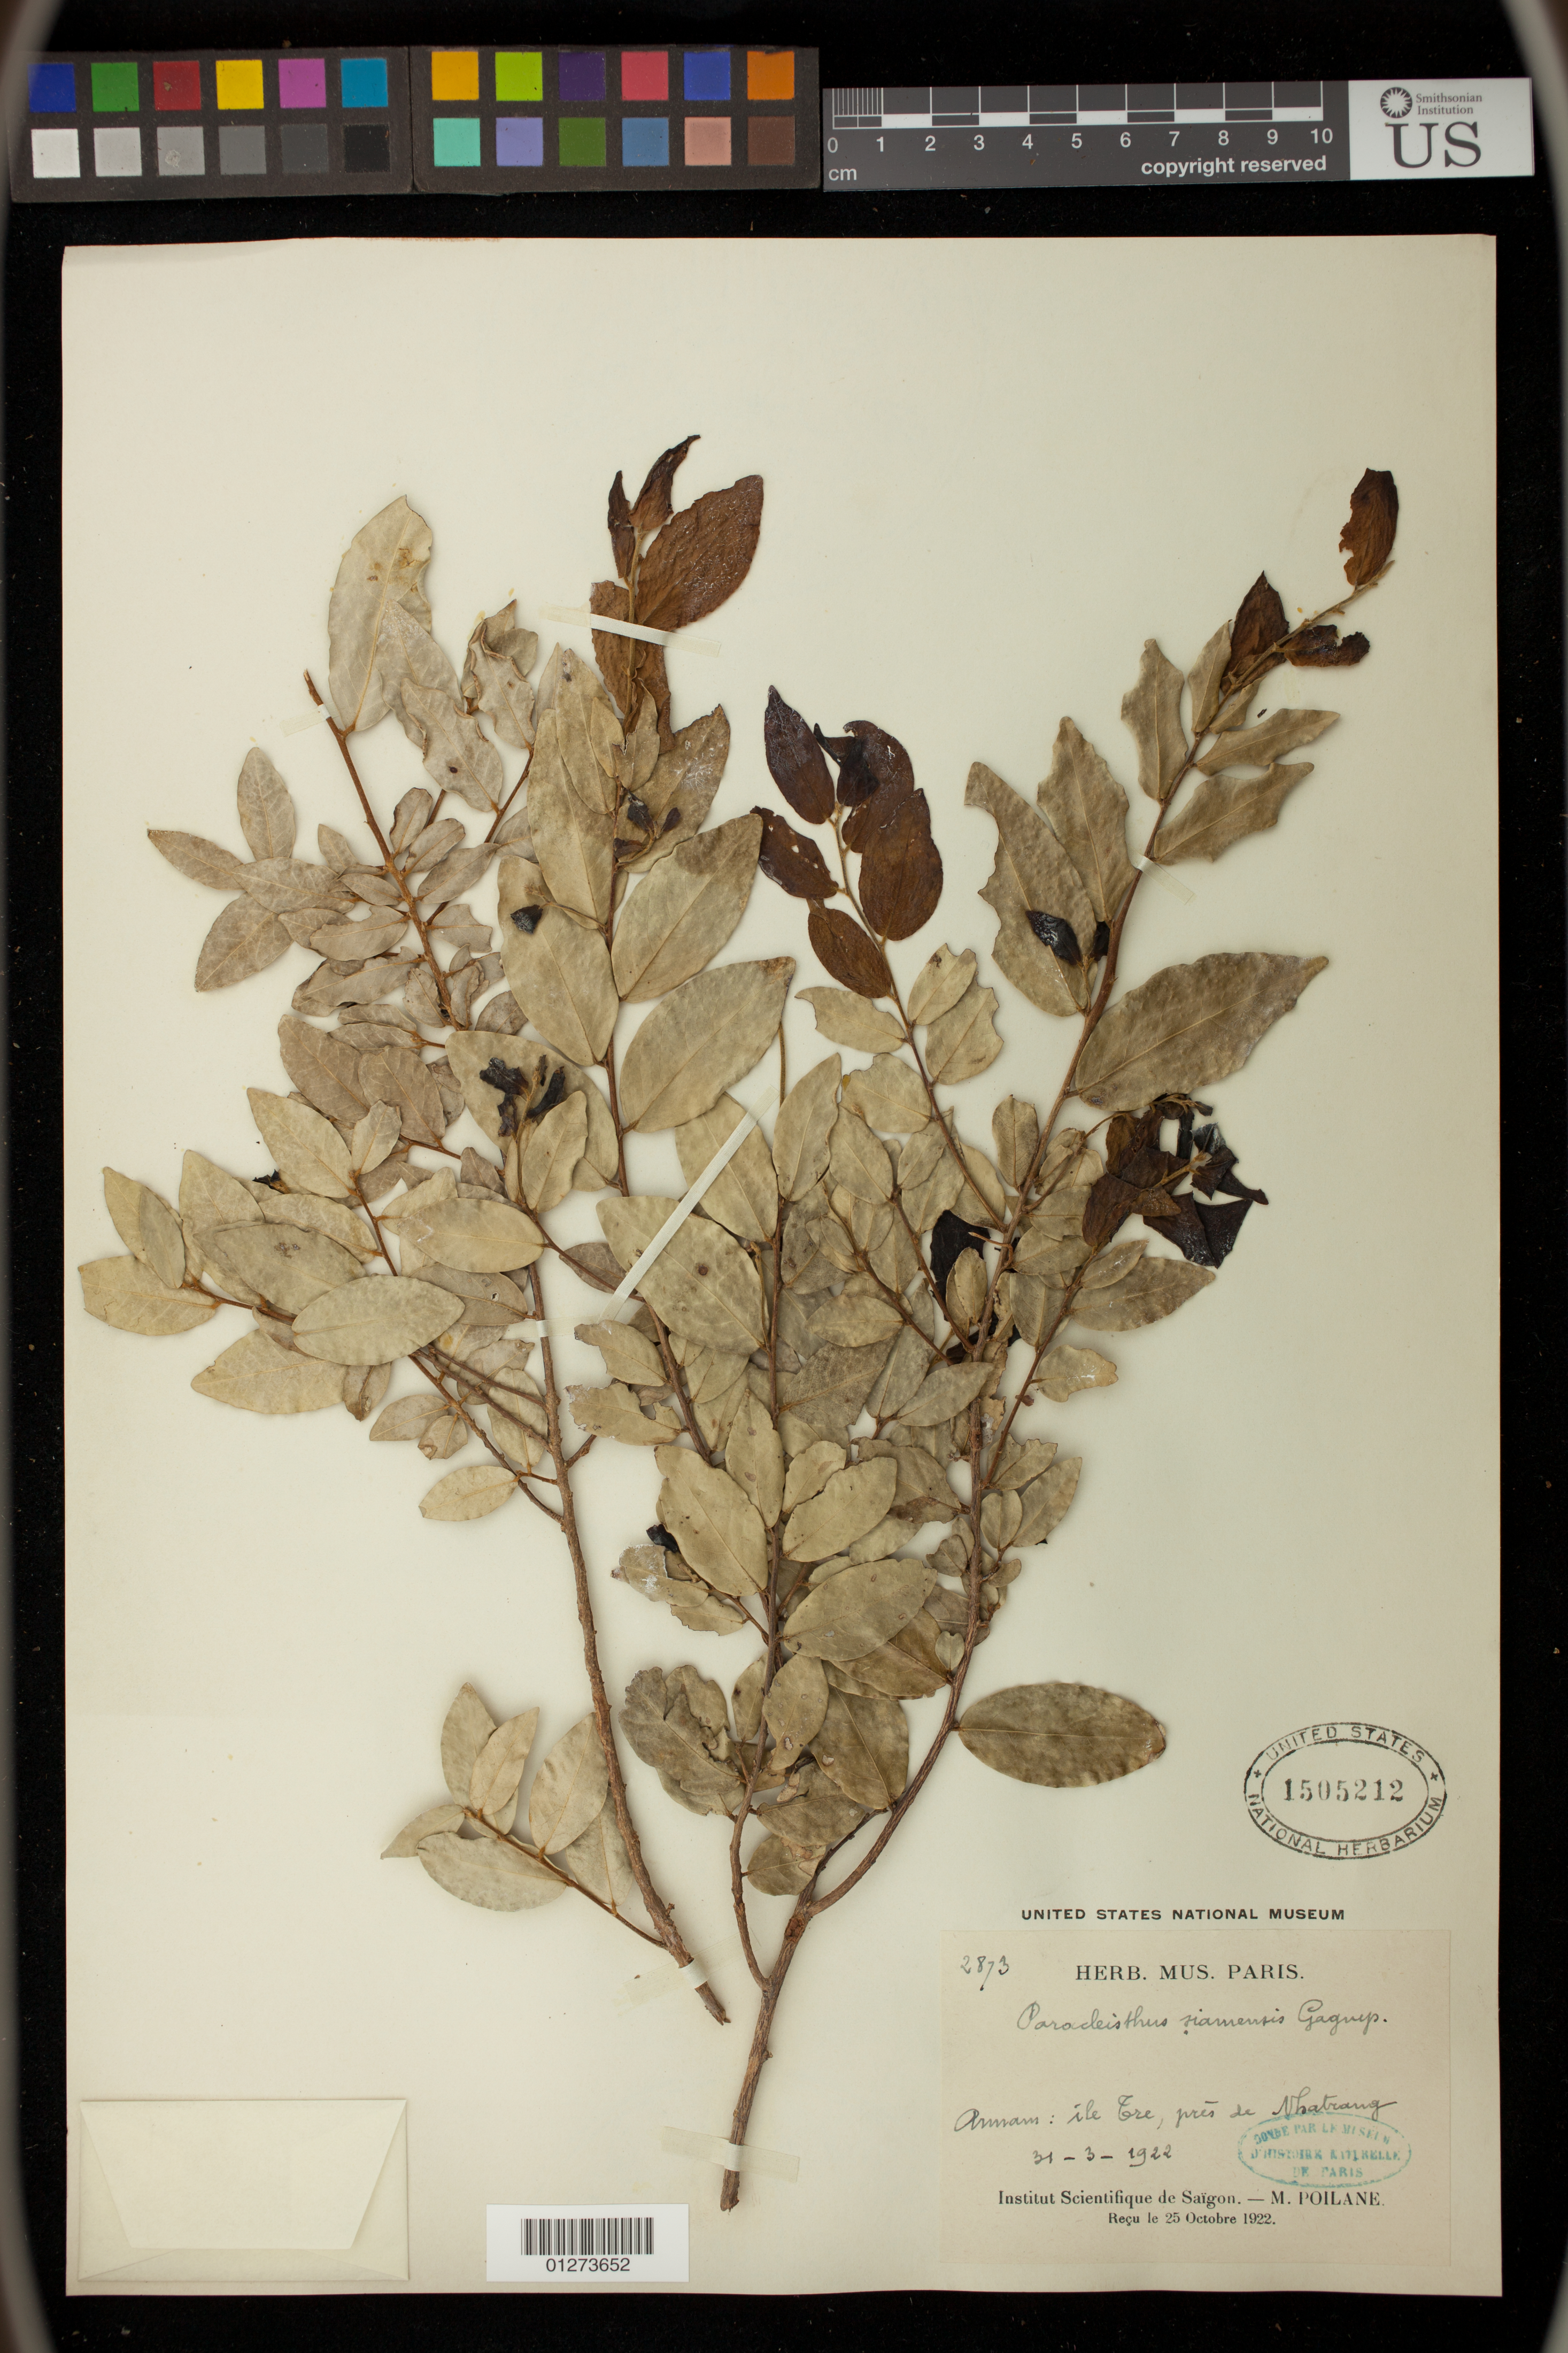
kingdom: Plantae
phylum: Tracheophyta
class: Magnoliopsida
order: Malpighiales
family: Phyllanthaceae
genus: Paracleisthus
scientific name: Paracleisthus siamensis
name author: (Craib) Gagnep.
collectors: M. Poilane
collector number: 2873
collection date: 1922-03-31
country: Vietnam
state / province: Khanh Hoa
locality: Annam: ile Cre, pres de Nhatrang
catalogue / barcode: US 1505212